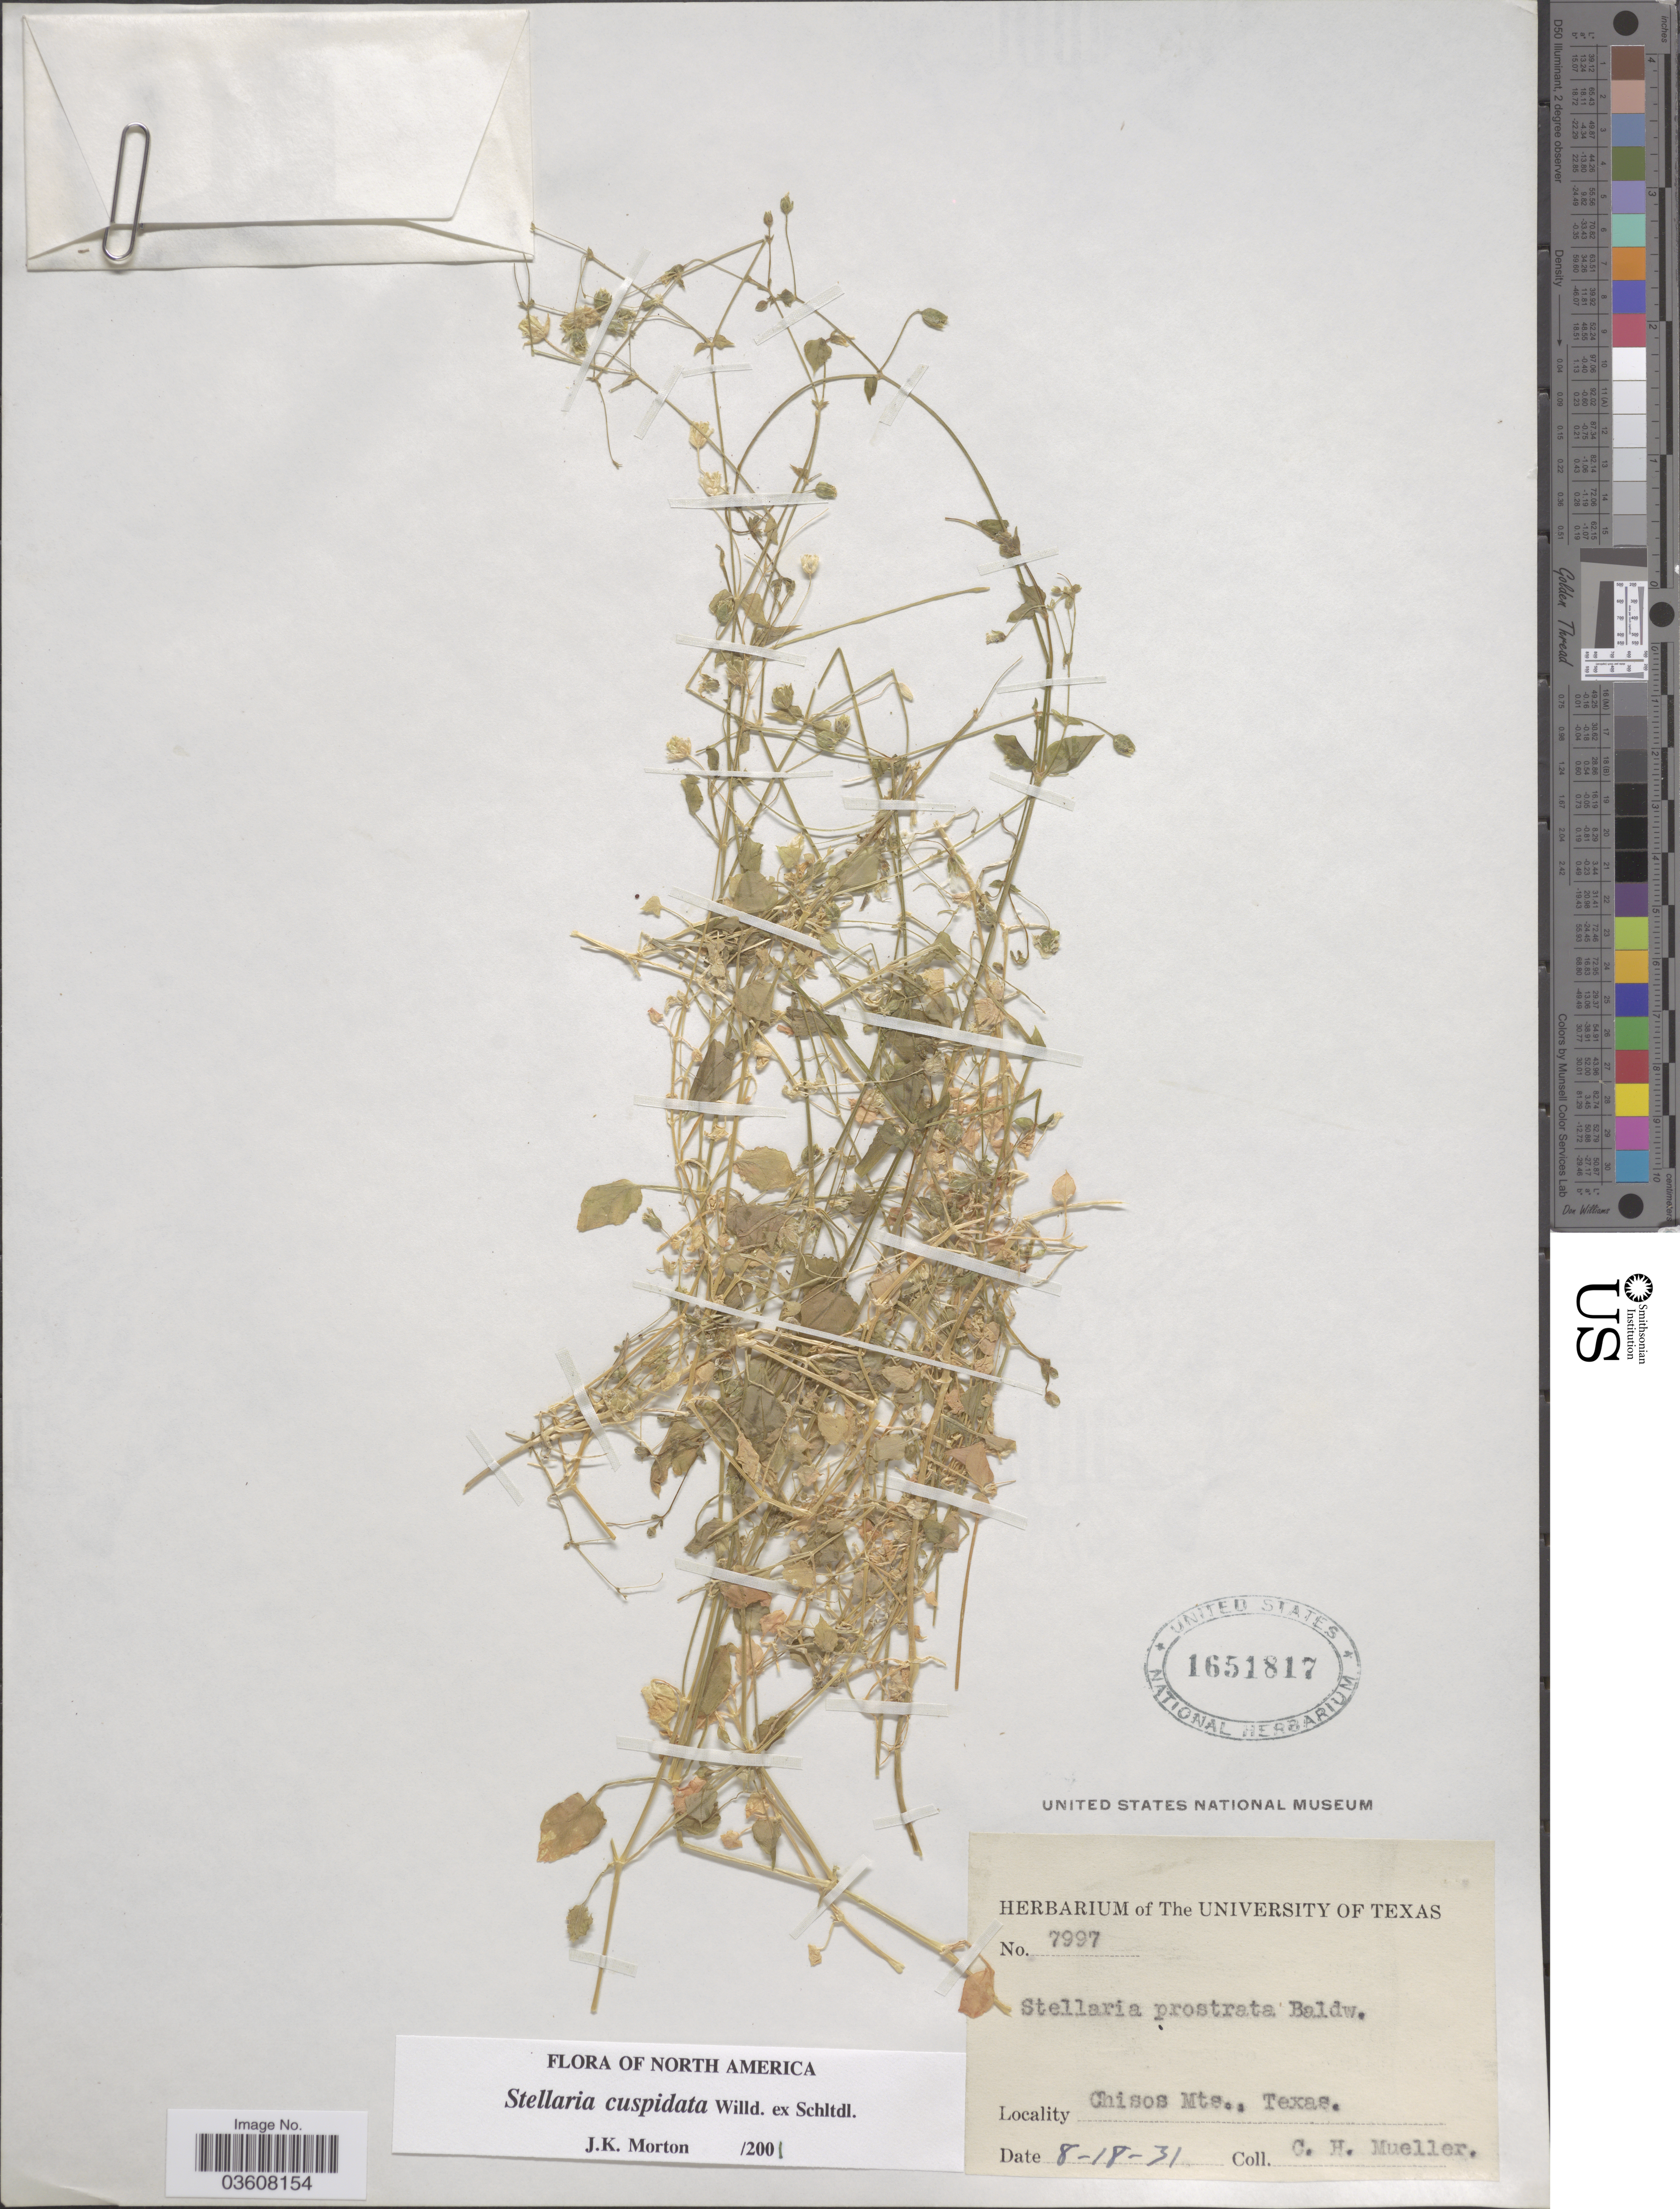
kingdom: Plantae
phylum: Tracheophyta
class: Magnoliopsida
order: Caryophyllales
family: Caryophyllaceae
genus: Stellaria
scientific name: Stellaria cuspidata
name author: Willd. ex Schltdl.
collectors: C. H. Mueller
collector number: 7997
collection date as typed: Transcribed d/m/y: 18/8/31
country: United States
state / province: Texas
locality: Chisos Mts.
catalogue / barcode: US 1651817